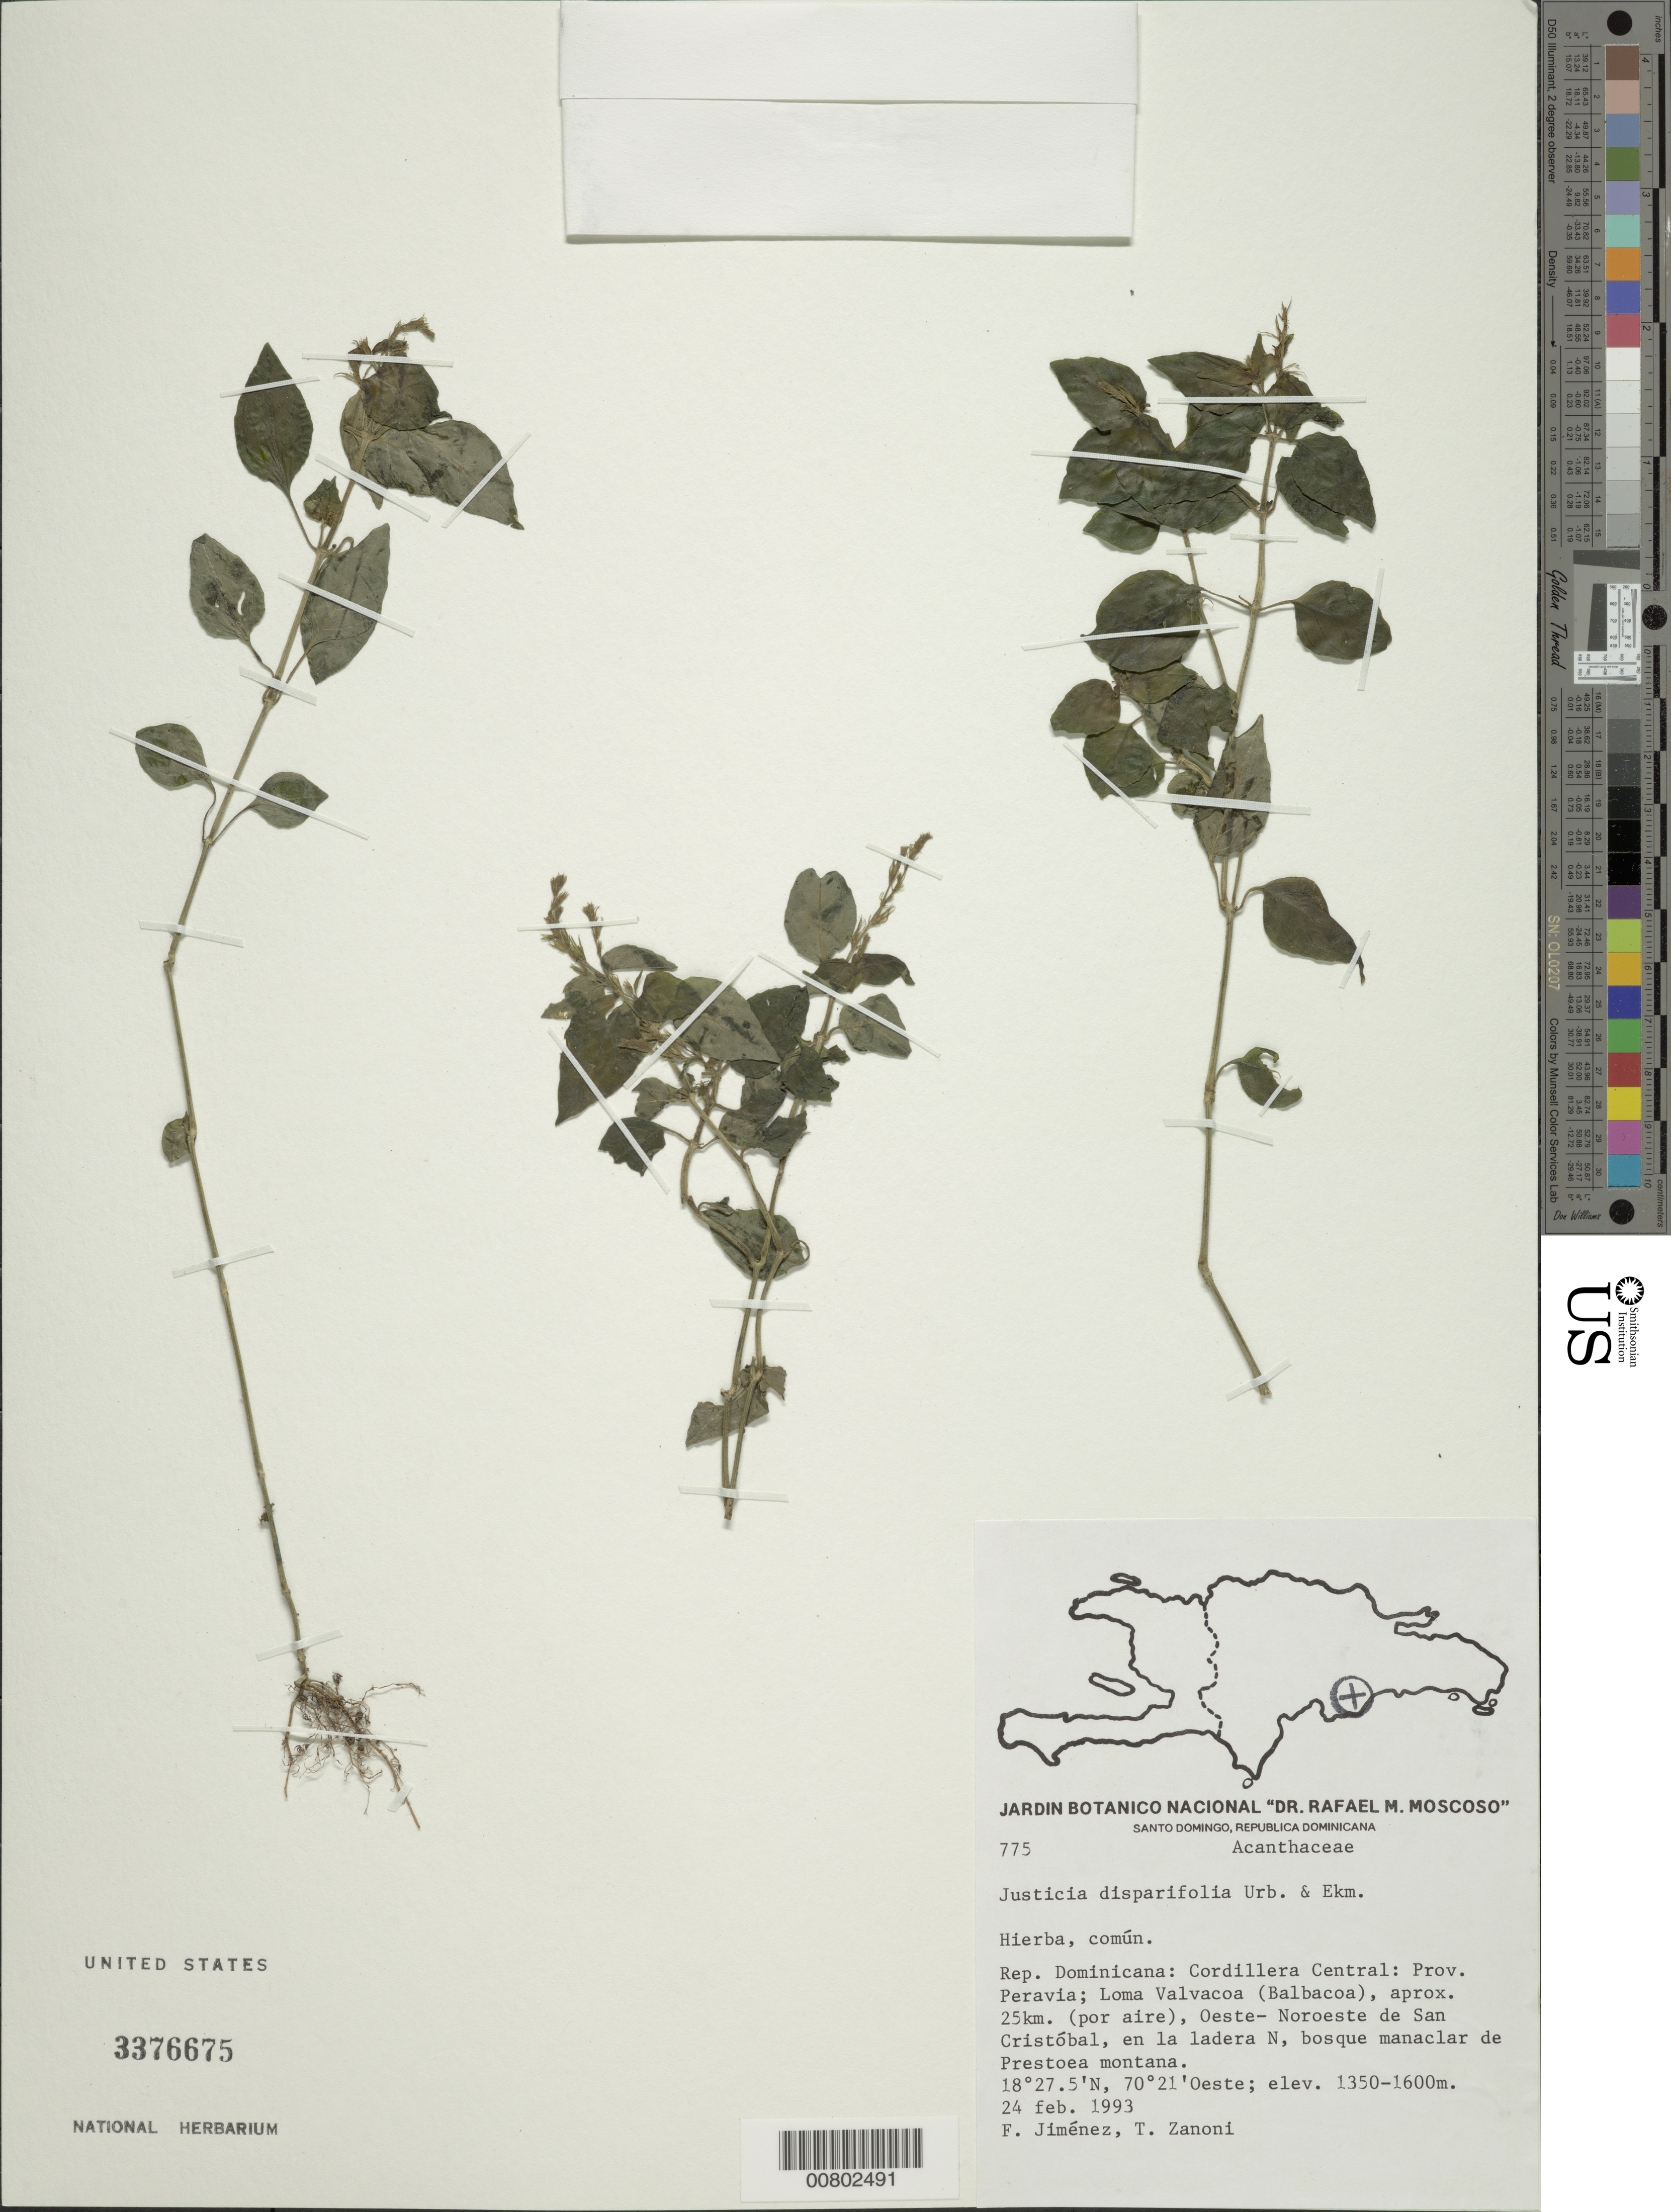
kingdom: Plantae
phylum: Tracheophyta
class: Magnoliopsida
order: Lamiales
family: Acanthaceae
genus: Justicia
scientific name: Justicia disparifolia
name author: Urb. & Ekman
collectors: F. Jiménez & T. A. Zanoni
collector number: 775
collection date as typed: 24 Feb 1993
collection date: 1993-02-24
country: Dominican Republic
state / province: Peravia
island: Hispaniola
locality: Cordillera Central; Loma Valvacoa (Balbacoa), aprox. 25 km, (por aire), W-NW de San Cristóbal, en la ladera N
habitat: Bosque manaclar de Prestoea montana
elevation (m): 1350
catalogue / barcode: US 3376675